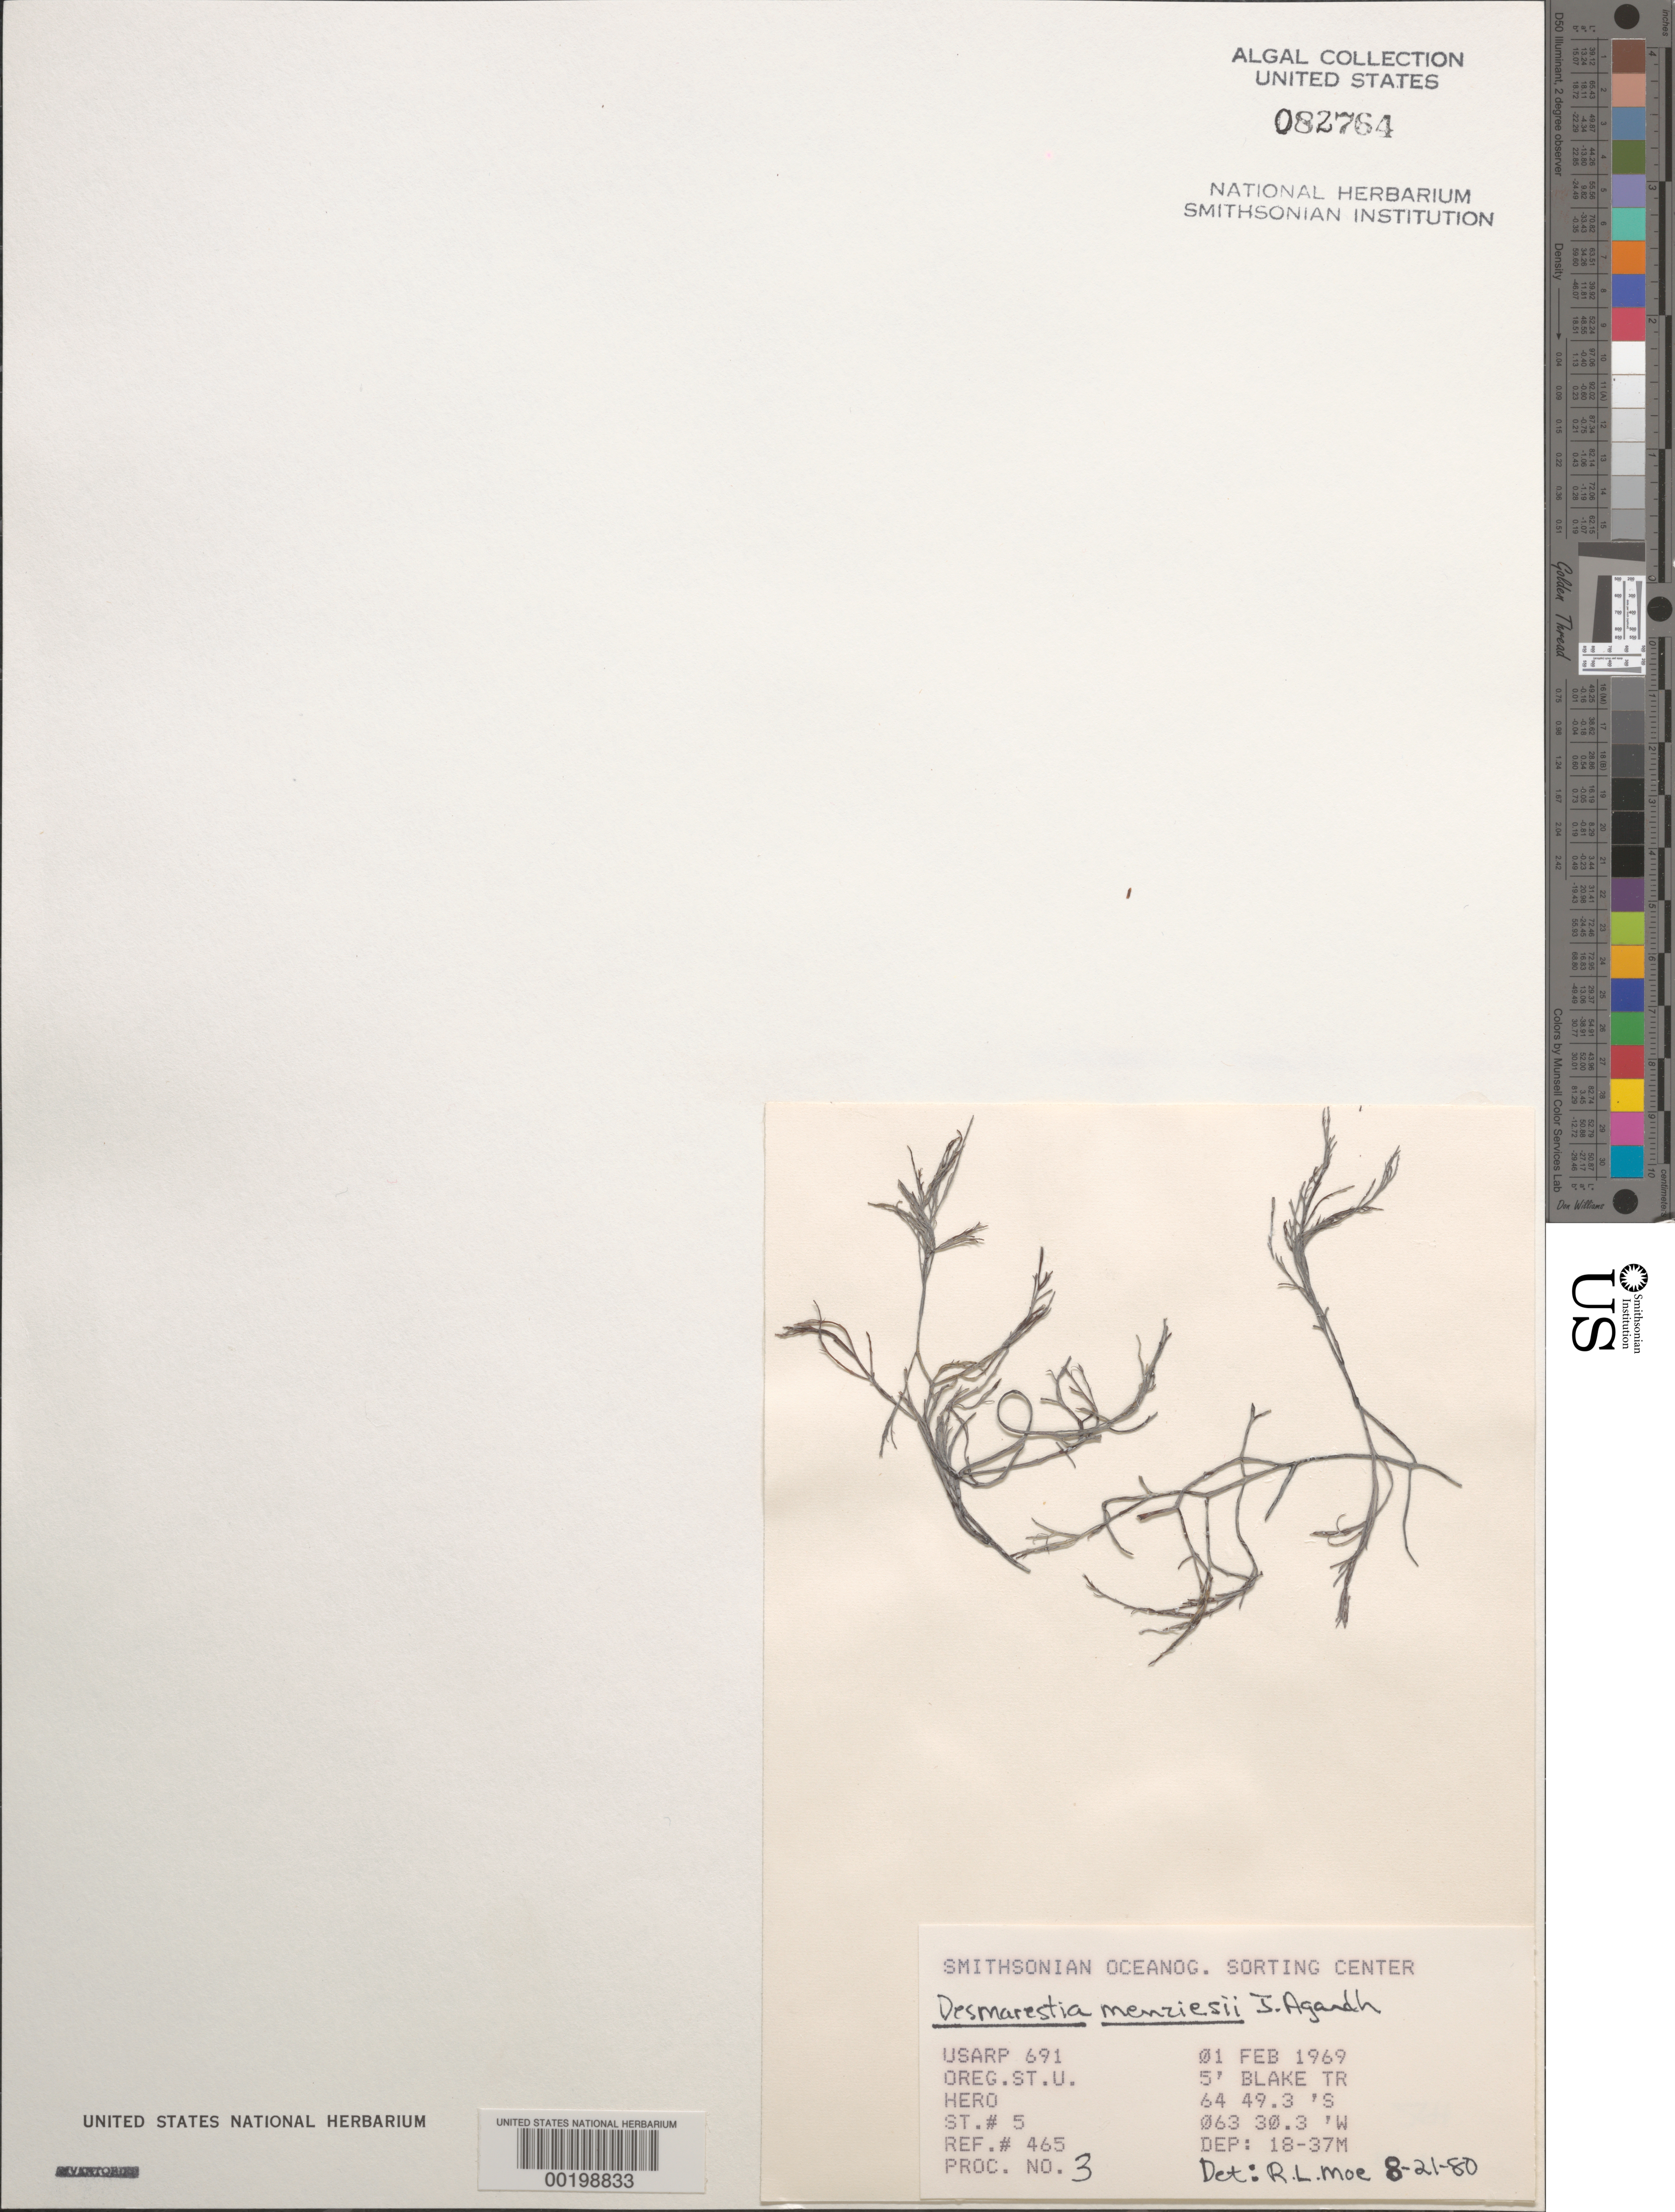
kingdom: Chromista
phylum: Ochrophyta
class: Phaeophyceae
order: Desmarestiales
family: Desmarestiaceae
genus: Desmarestia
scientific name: Desmarestia menziesii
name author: J. Agardh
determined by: Moe, R. L.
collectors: Oregon State University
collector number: Station 5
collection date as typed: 01 Feb 1969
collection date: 1969-02-01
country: Antarctica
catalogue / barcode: US 82764